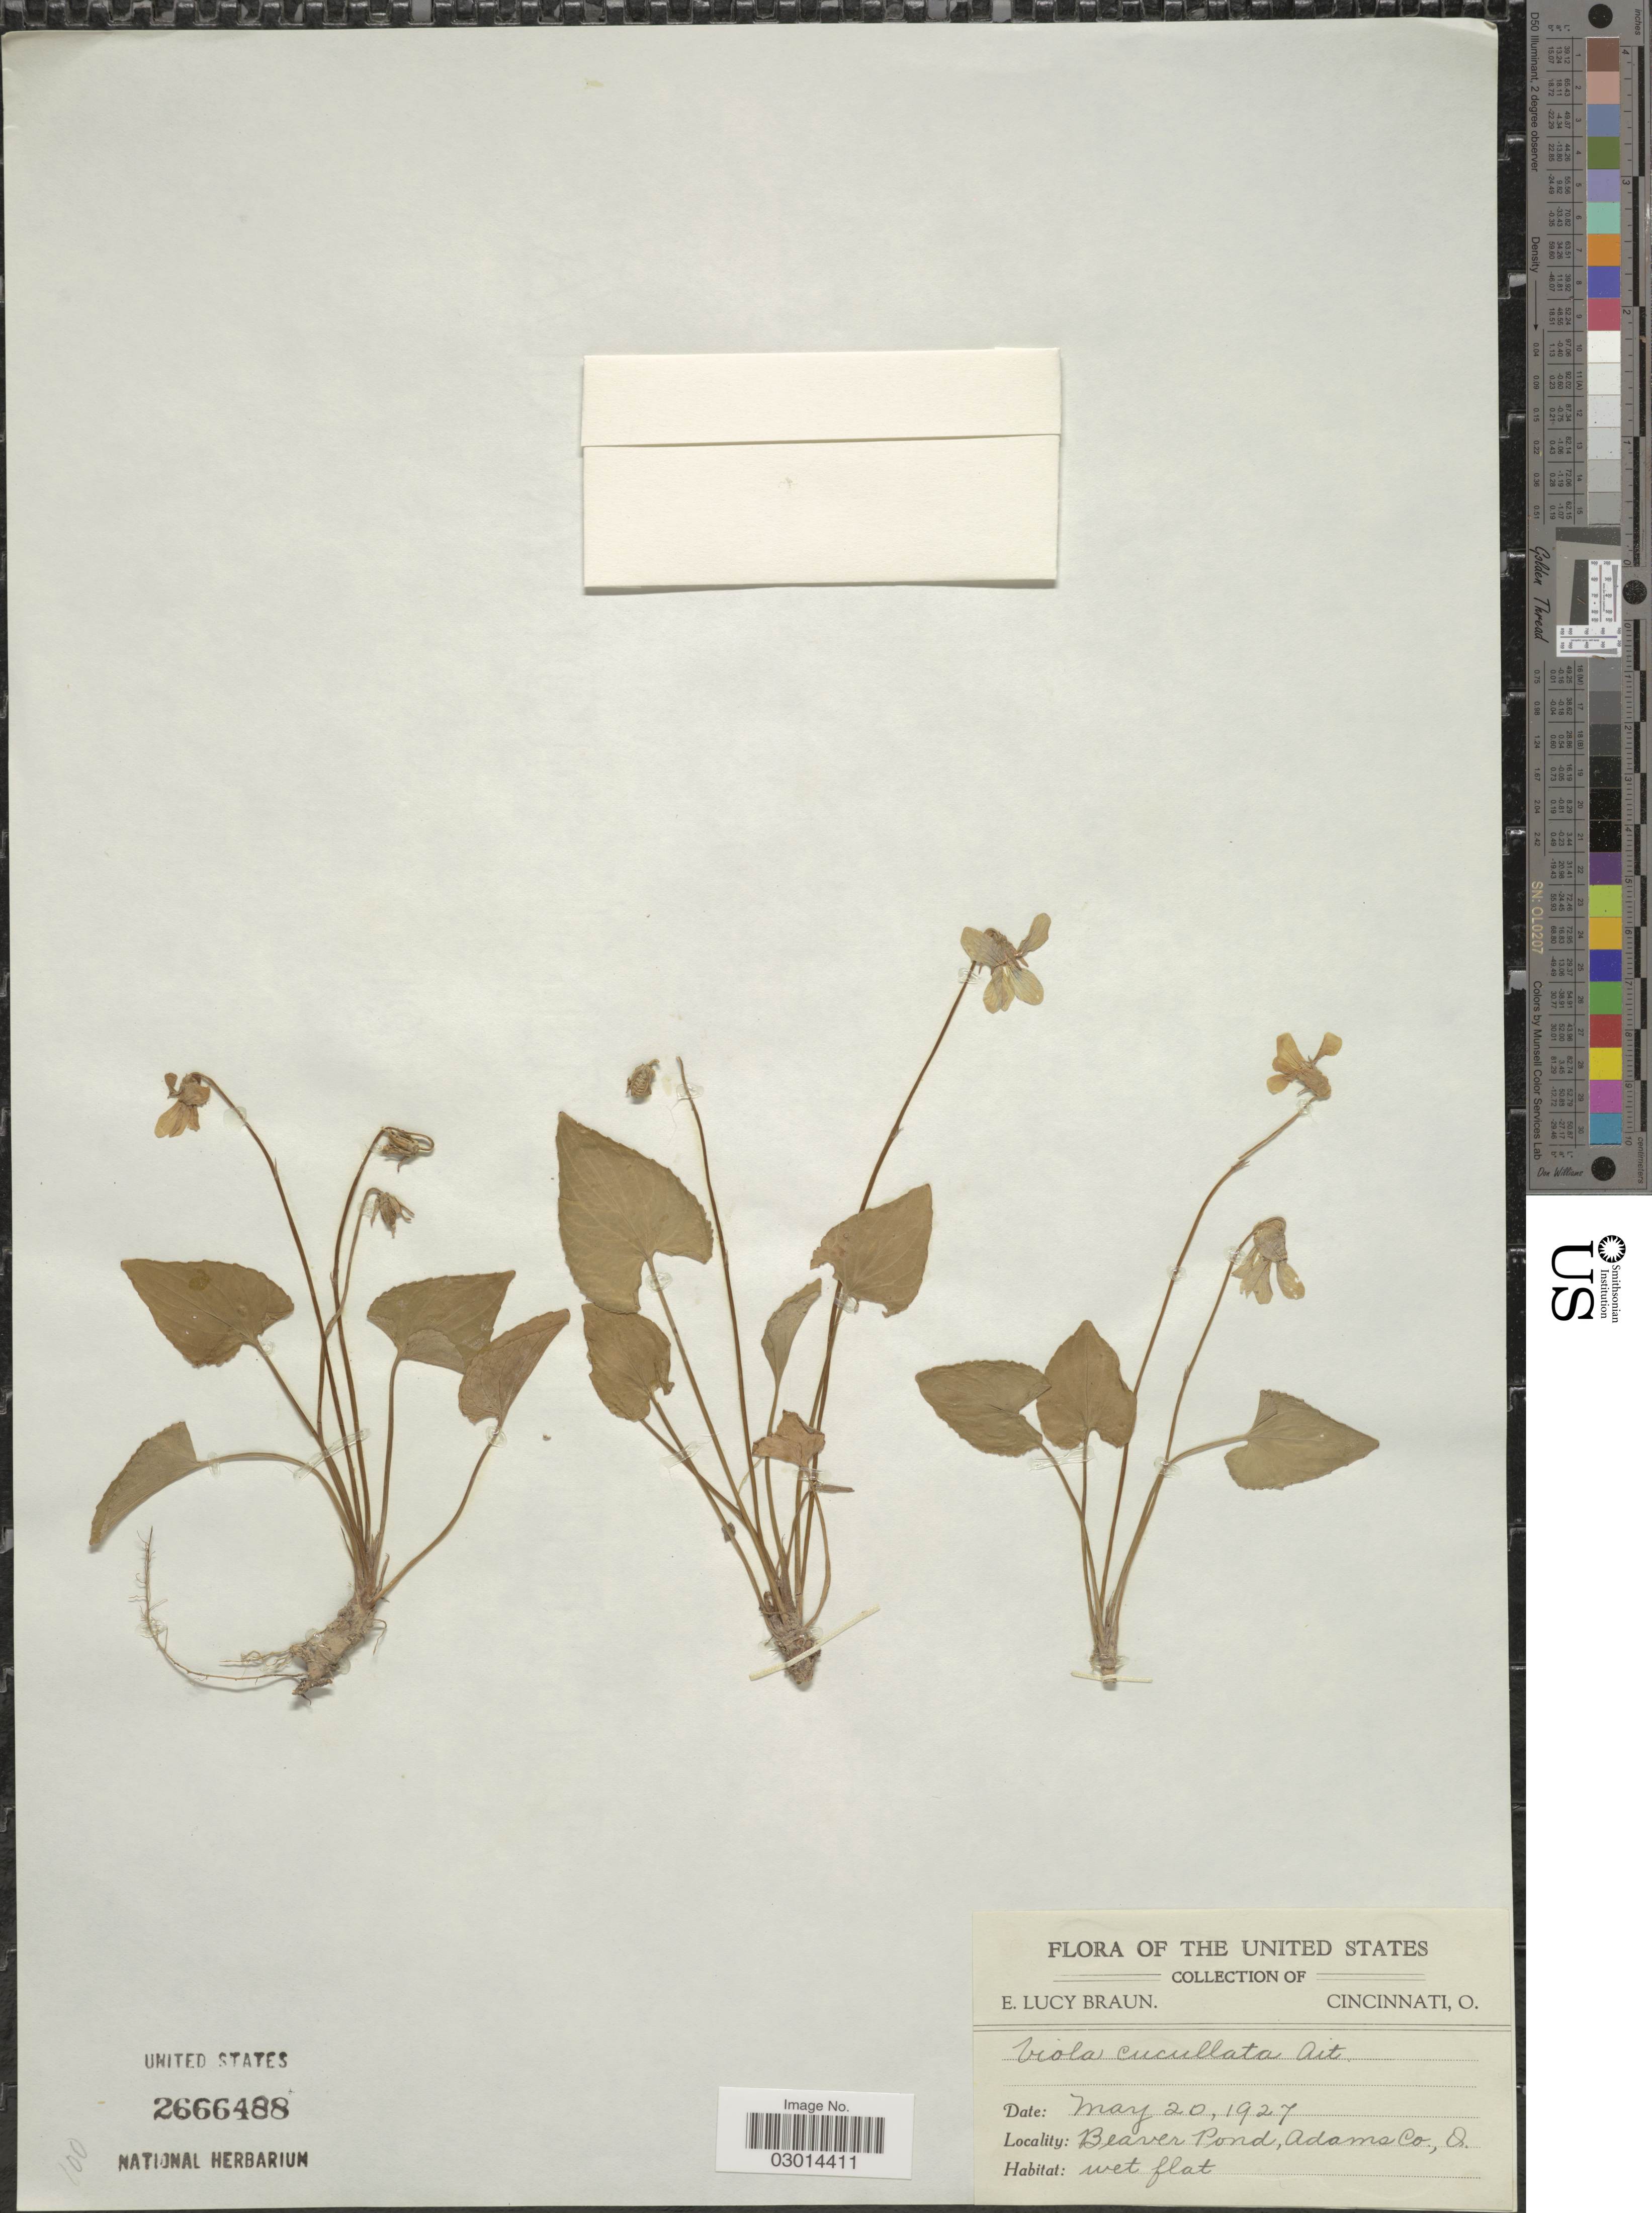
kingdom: Plantae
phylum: Tracheophyta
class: Magnoliopsida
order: Malpighiales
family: Violaceae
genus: Viola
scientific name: Viola cucullata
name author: Aiton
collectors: E. L. Braun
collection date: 1927-05-20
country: United States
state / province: Ohio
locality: Beaver Pond, Adams Co.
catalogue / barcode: US 2666488